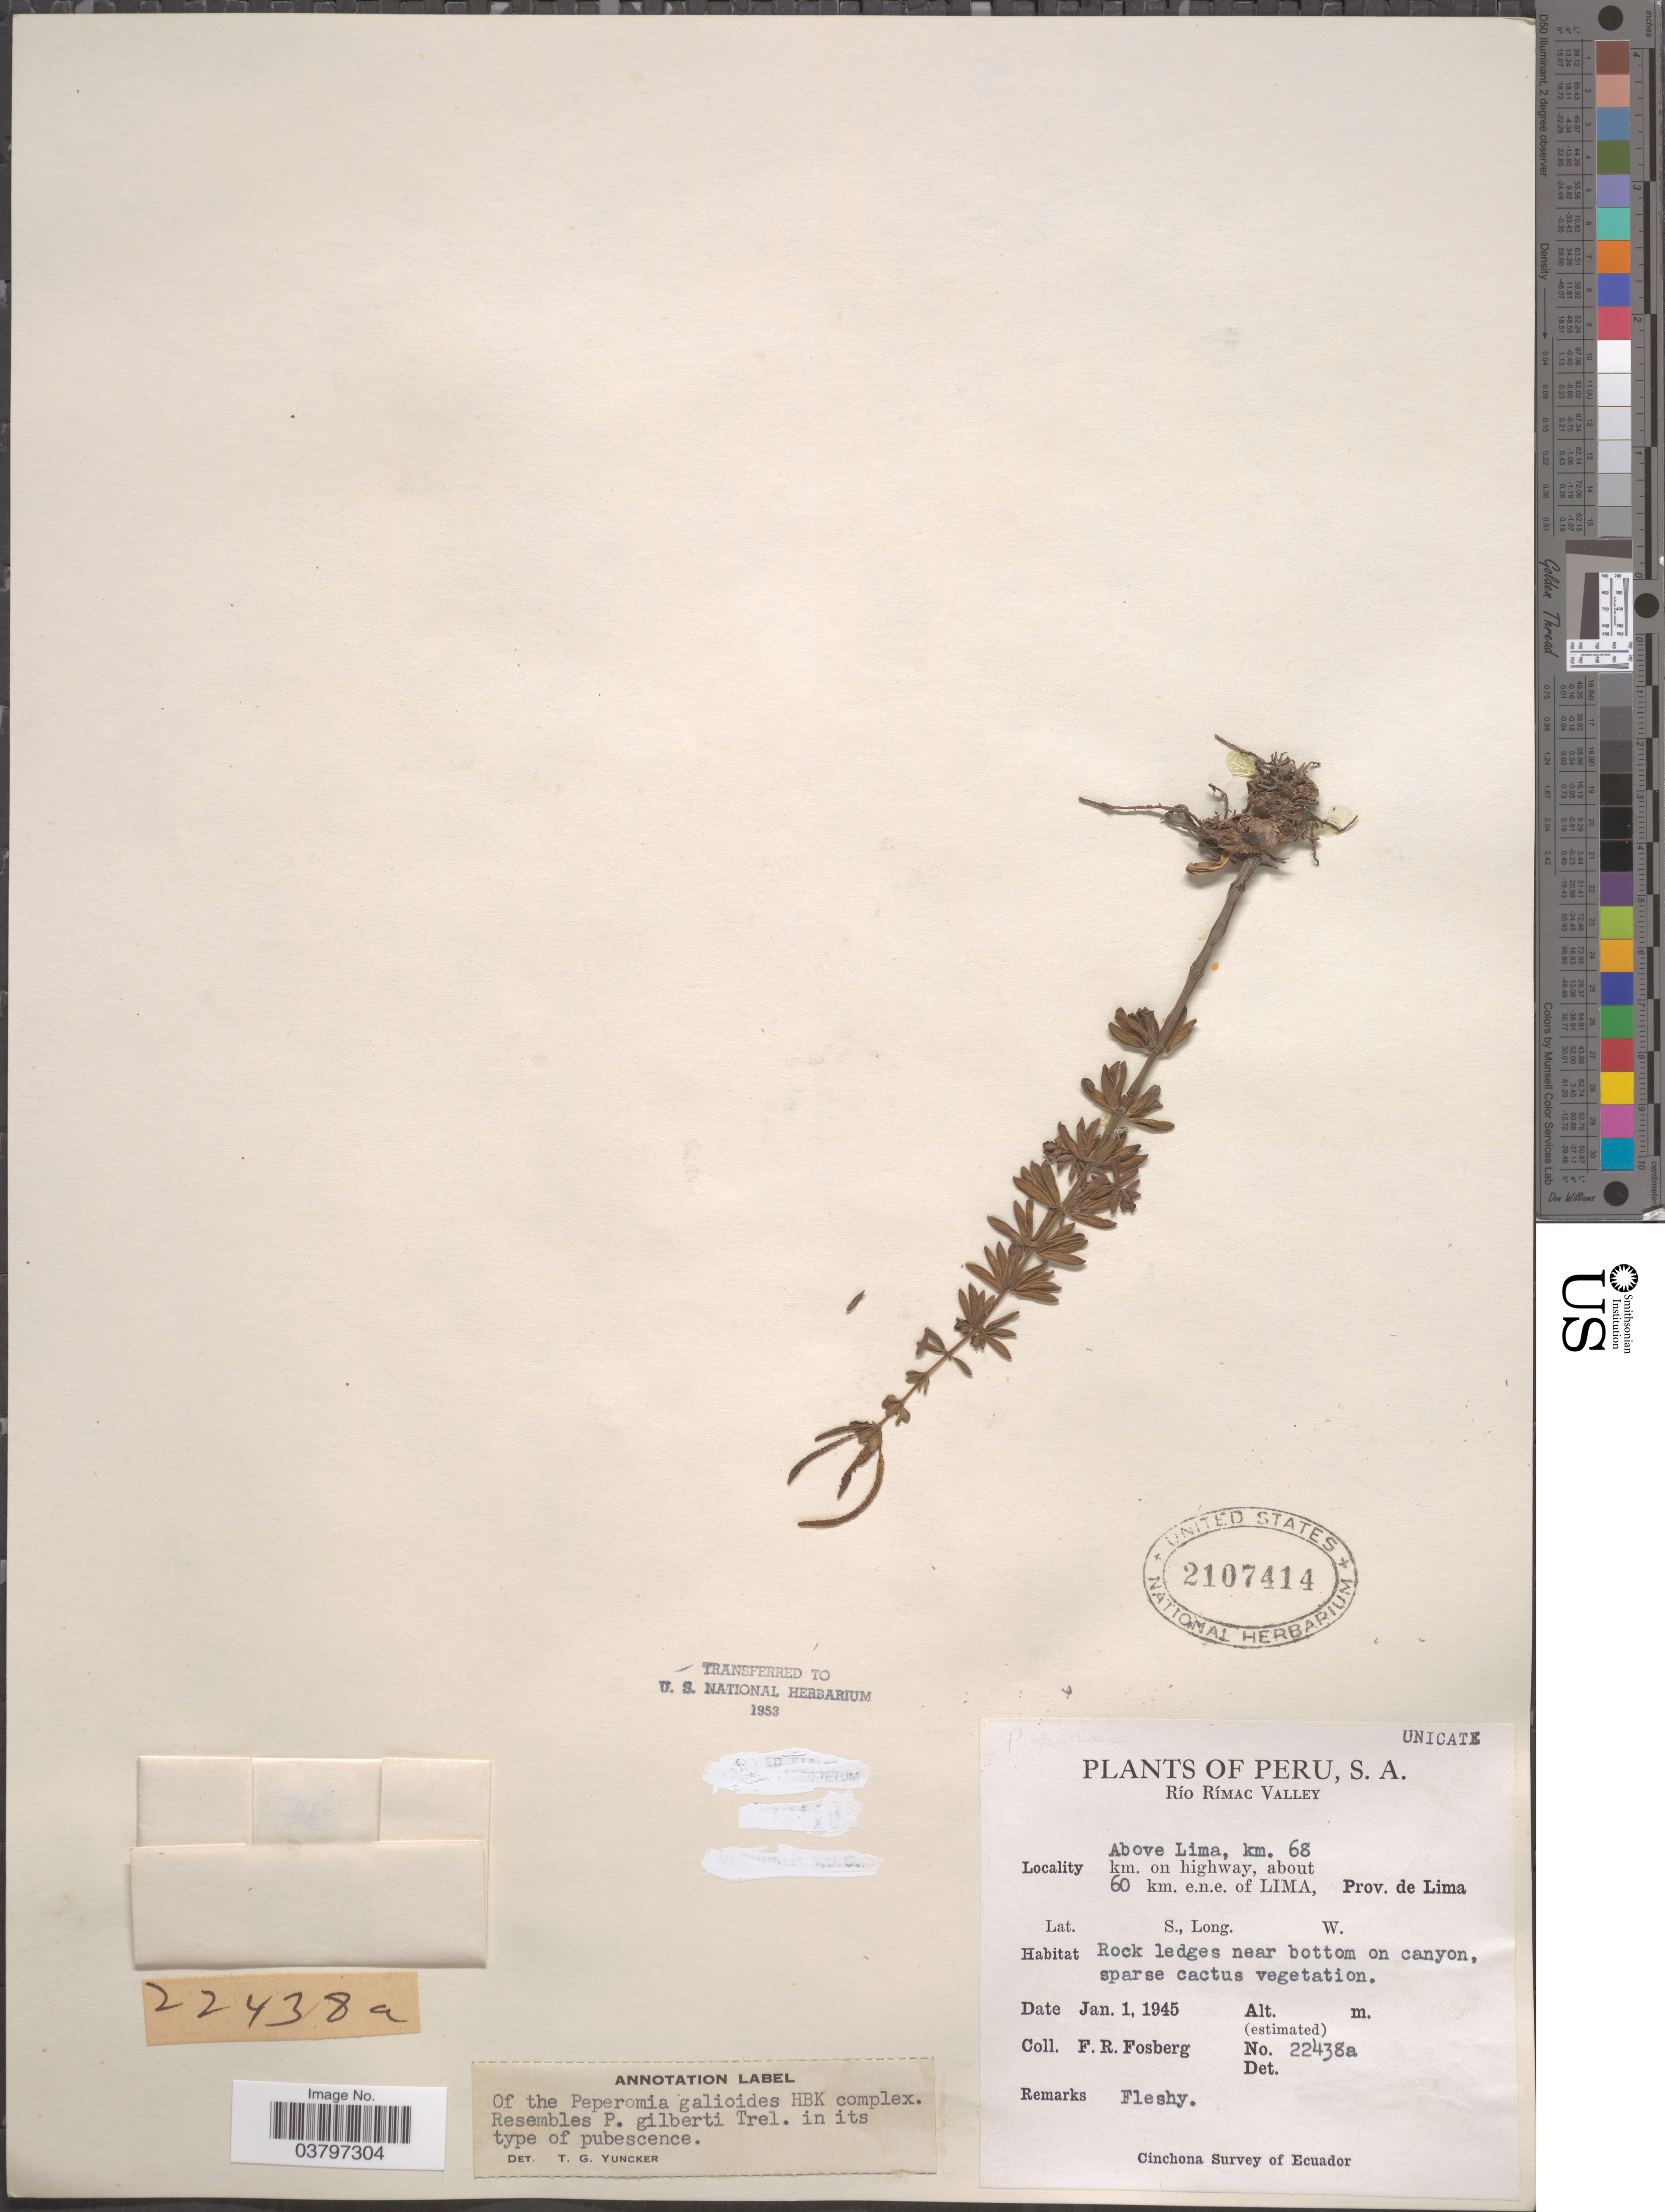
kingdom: Plantae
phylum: Tracheophyta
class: Magnoliopsida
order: Piperales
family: Piperaceae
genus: Peperomia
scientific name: Peperomia galioides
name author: Kunth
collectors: F. R. Fosberg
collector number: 22438a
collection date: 1945-01-01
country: Peru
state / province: Lima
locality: Río Ríma Valley. Above Lima, km. 68 km. on highway, about 60 km. e.n.e. of Lima.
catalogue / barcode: US 2107414